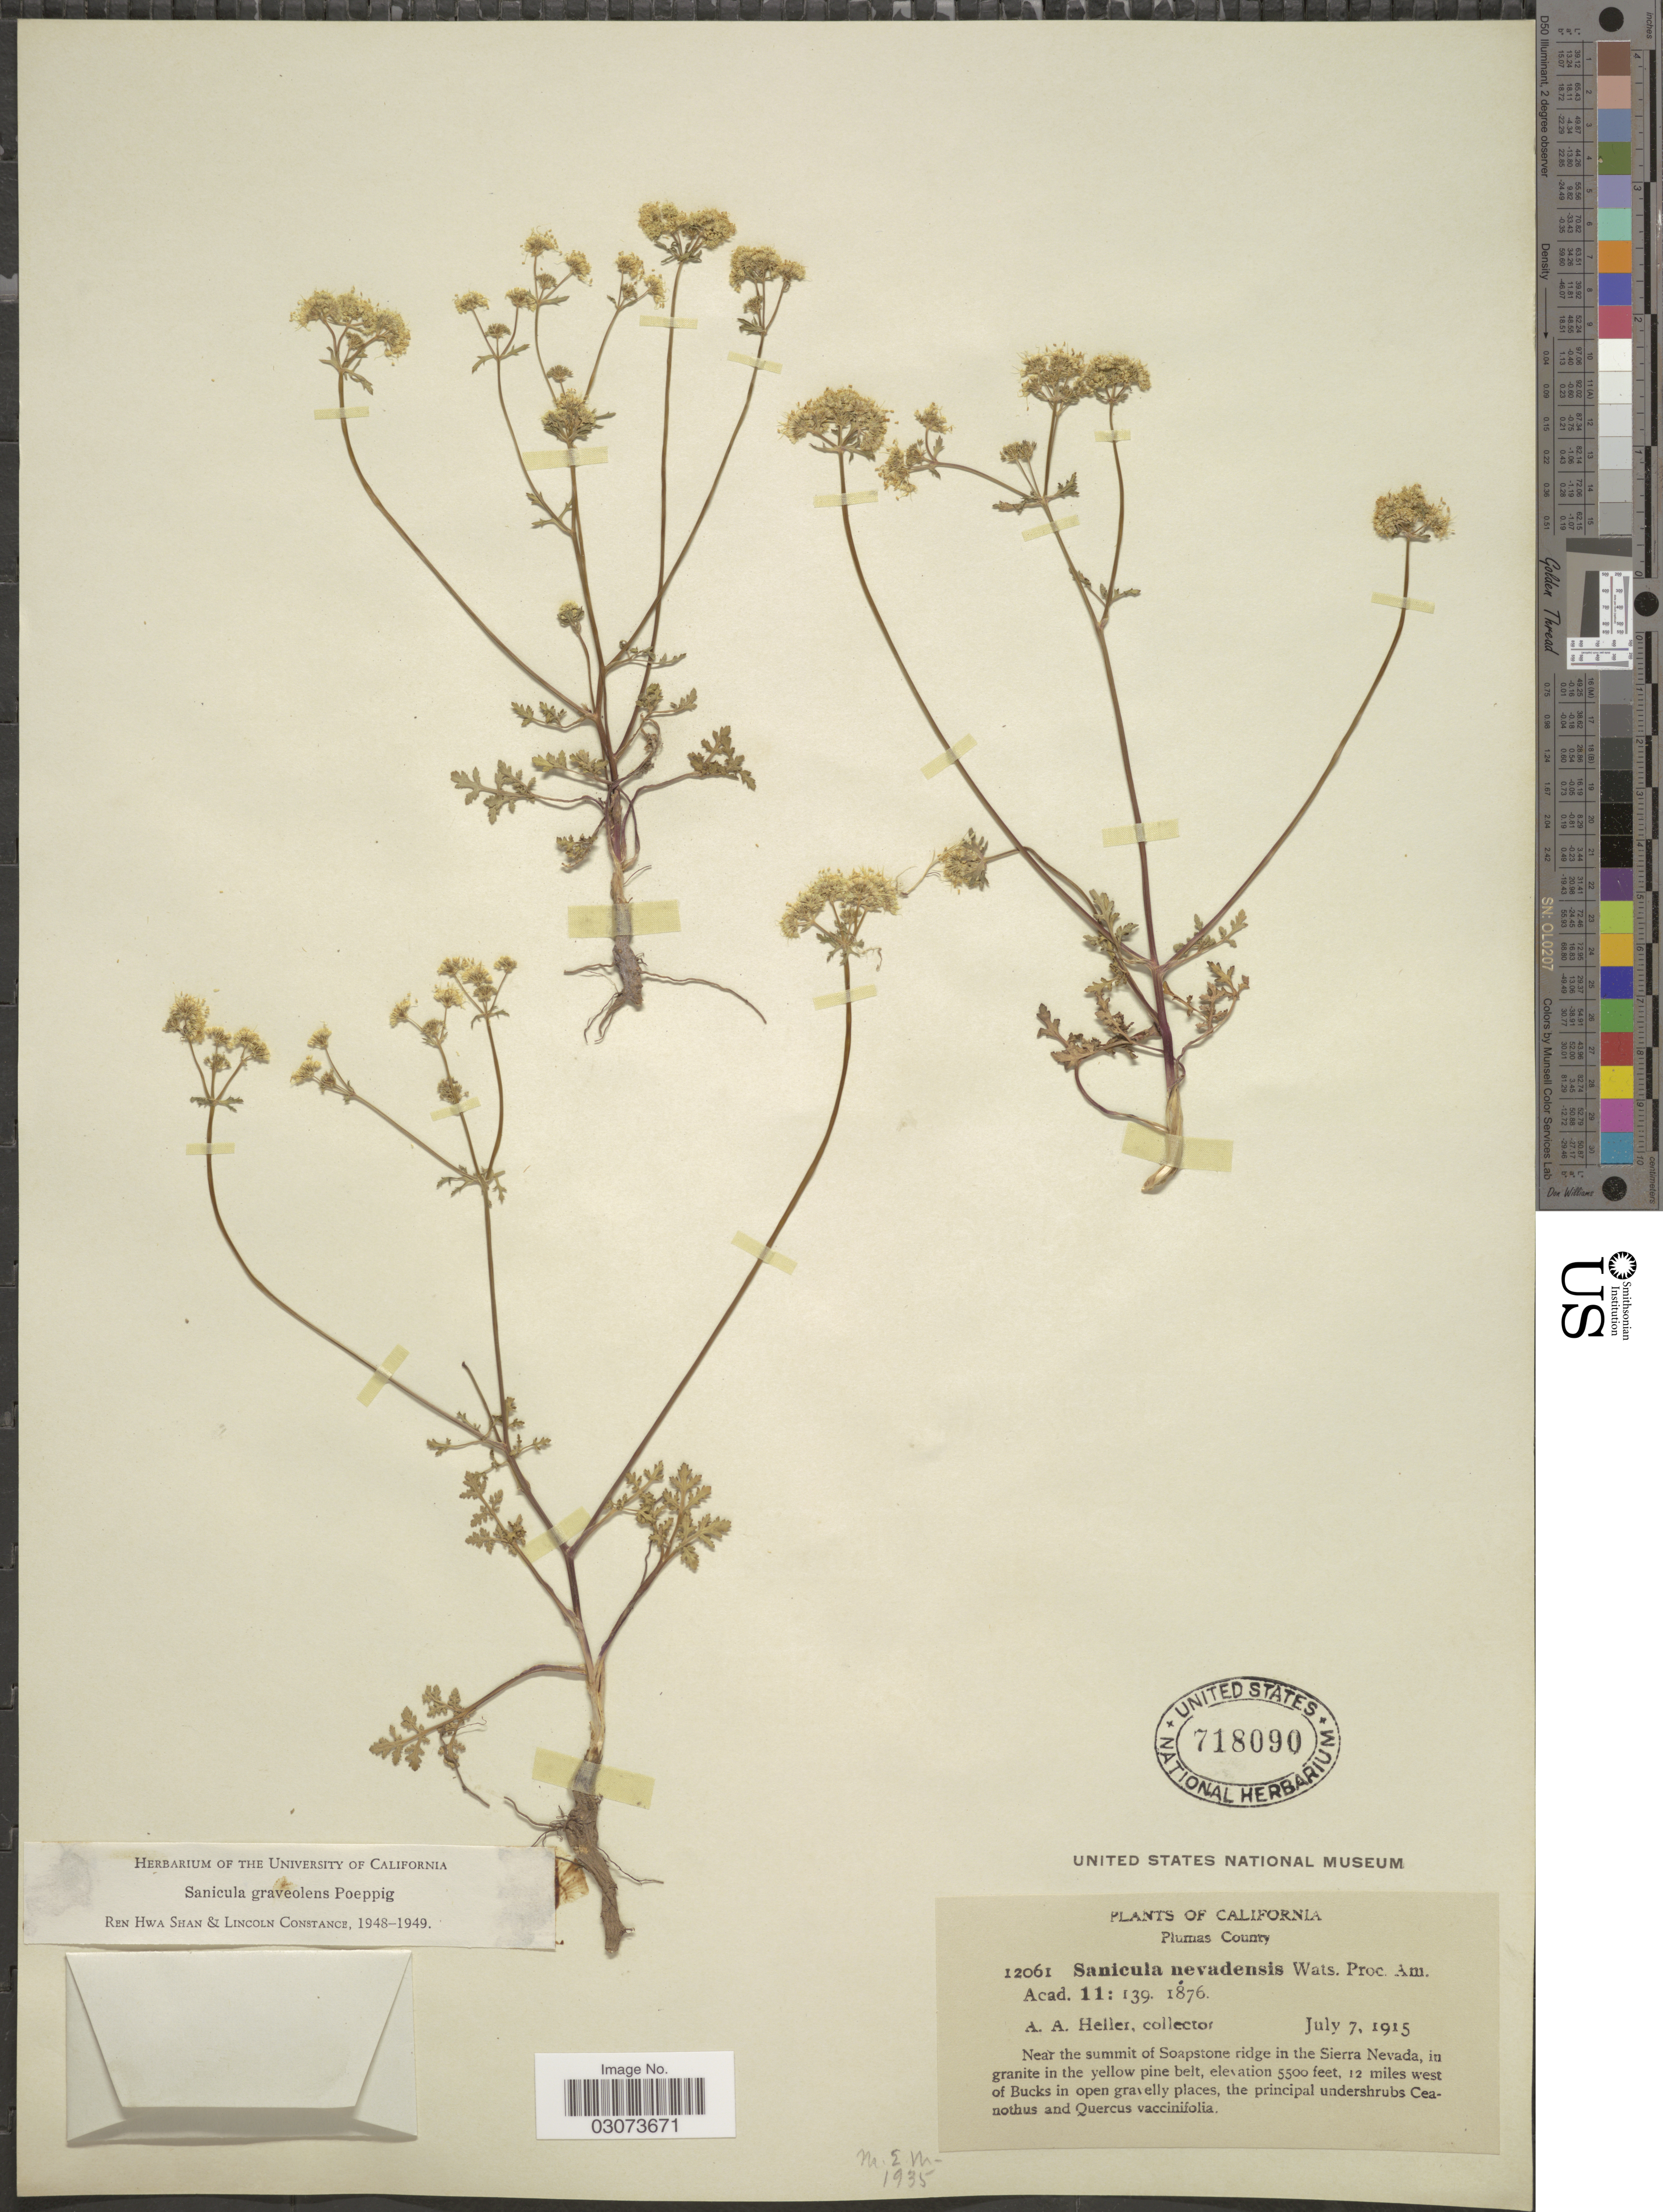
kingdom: Plantae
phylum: Tracheophyta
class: Magnoliopsida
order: Apiales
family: Apiaceae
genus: Sanicula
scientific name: Sanicula graveolens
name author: Poepp. ex DC.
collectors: A. A. Heller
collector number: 12061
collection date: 1915-07-07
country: United States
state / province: California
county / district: Plumas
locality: Plumas County. Near the summit of Soapstone ridge in the Sierra Nevada, 12 miles west of Bucks.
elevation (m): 1676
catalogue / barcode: US 718090